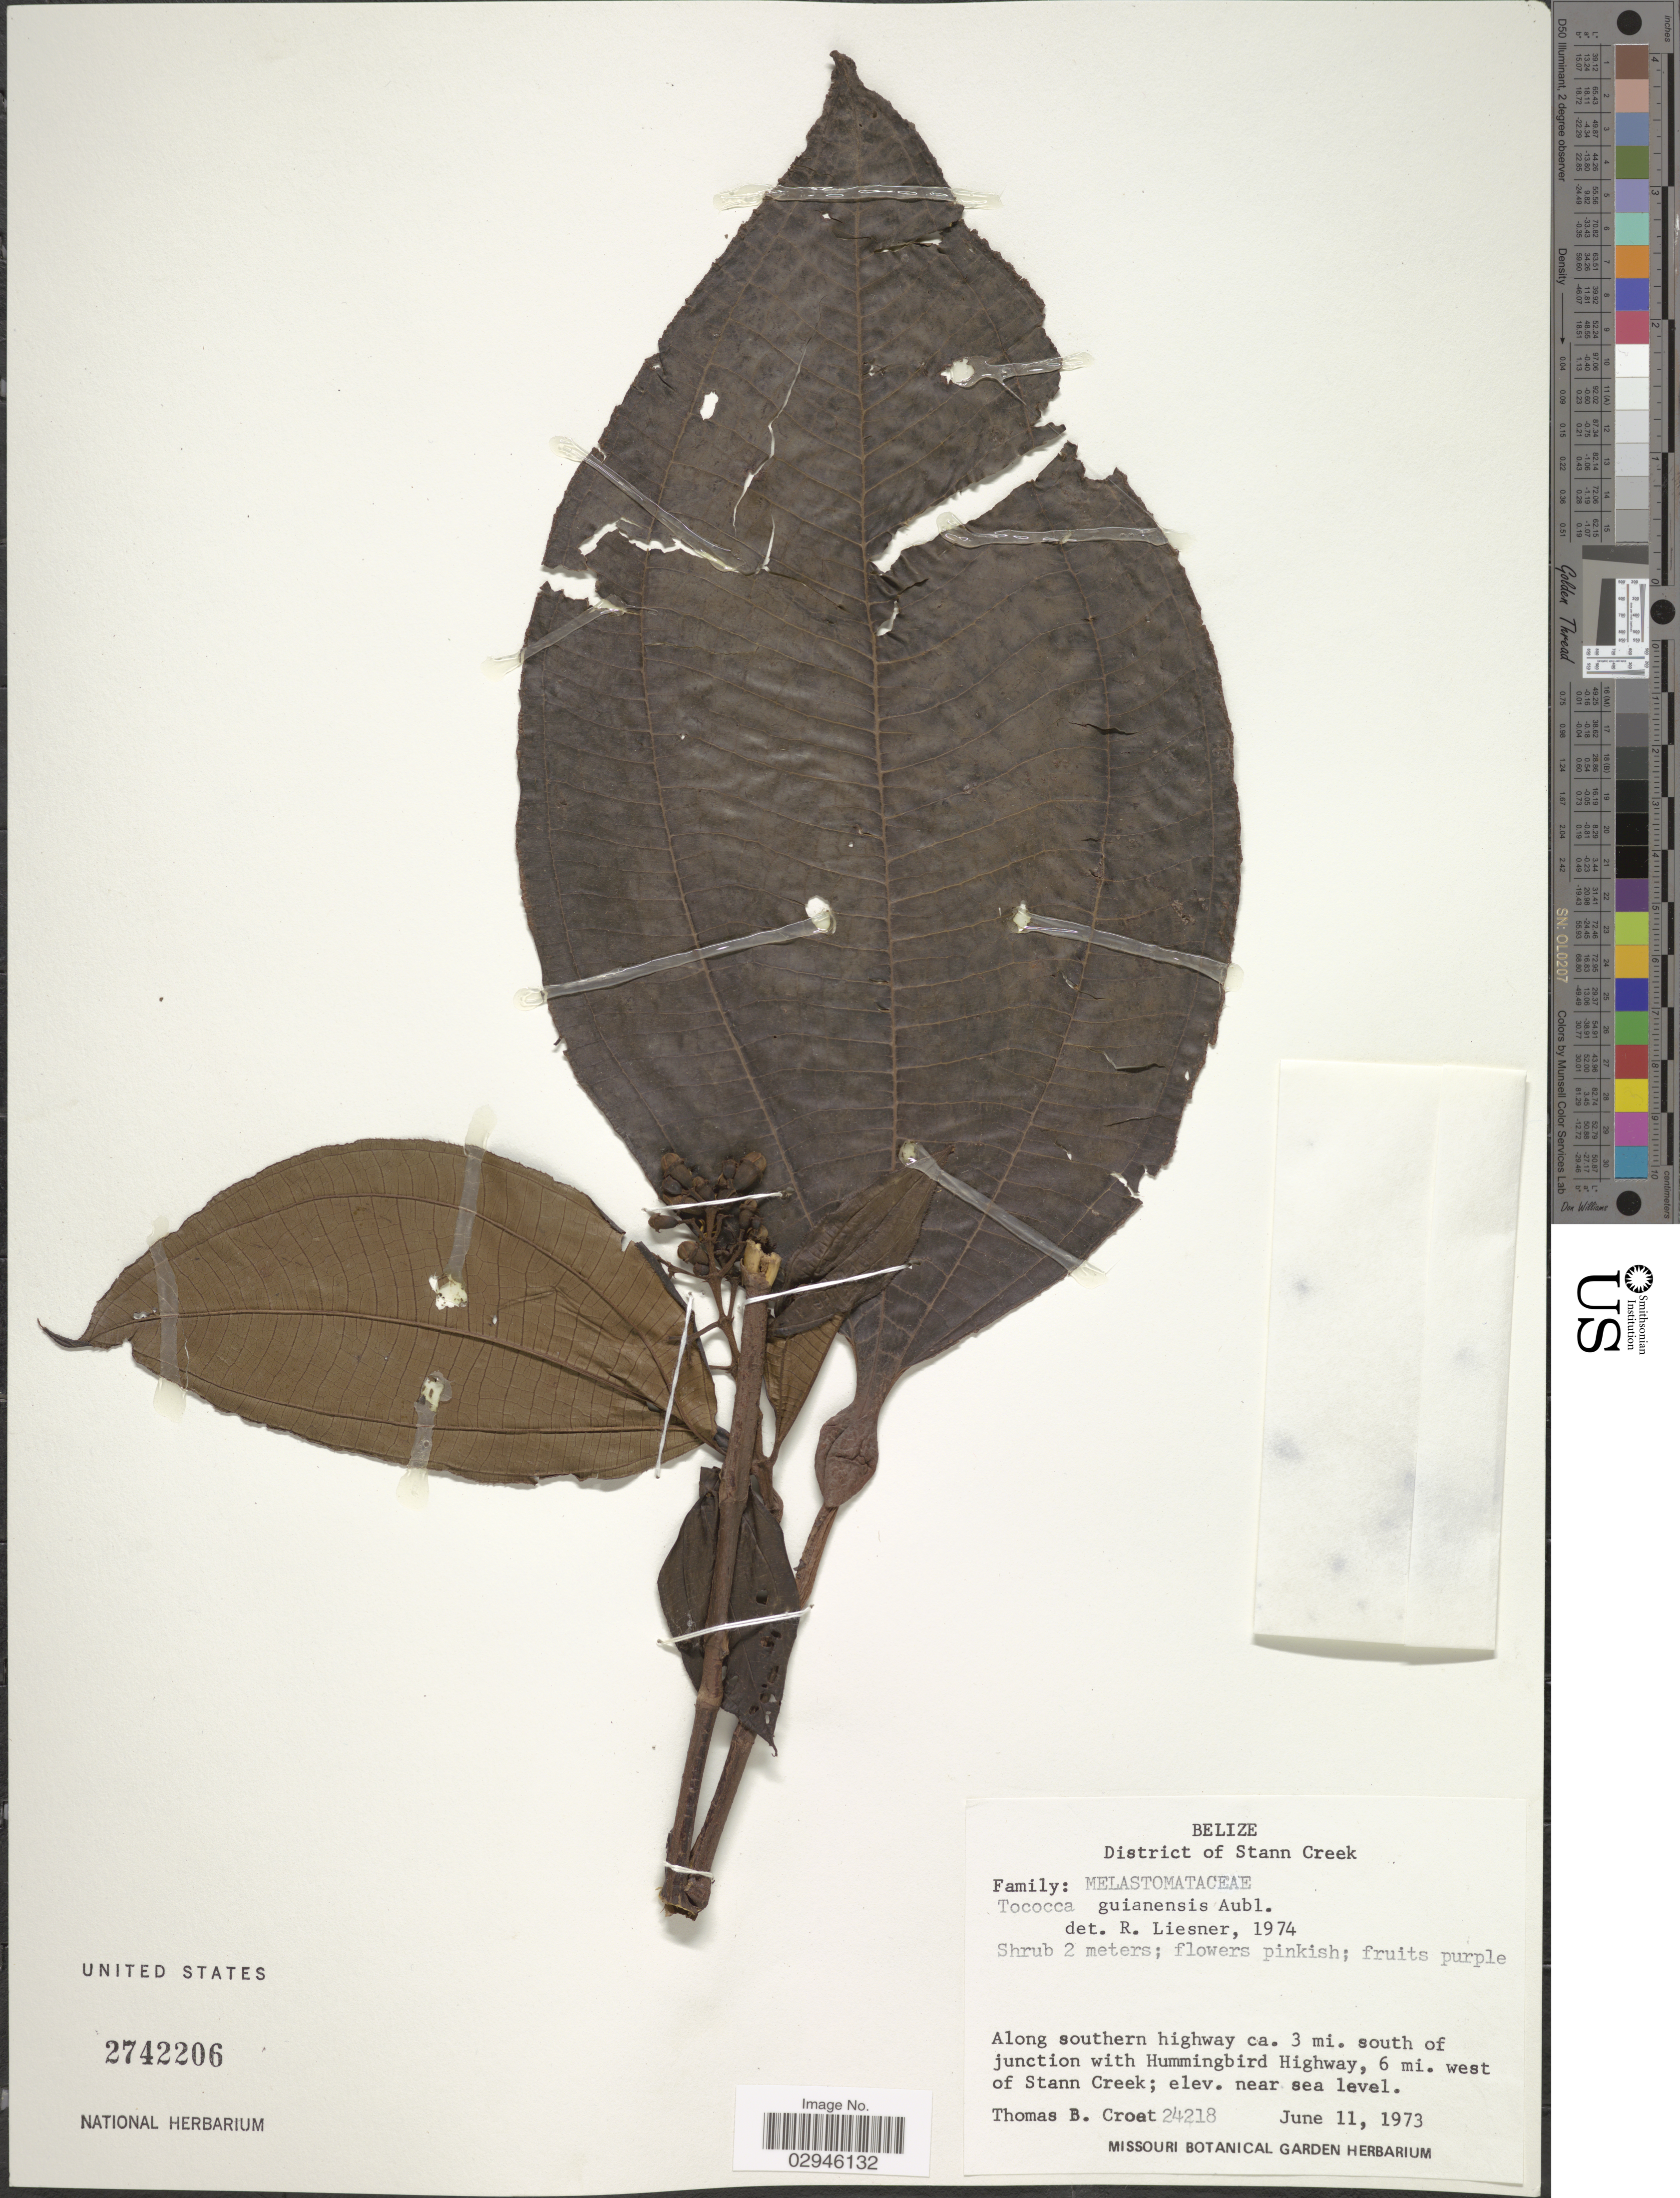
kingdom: Plantae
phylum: Tracheophyta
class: Magnoliopsida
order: Myrtales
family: Melastomataceae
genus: Tococa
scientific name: Tococa guianensis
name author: Aubl.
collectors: T. B. Croat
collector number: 24218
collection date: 1973-06-11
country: Belize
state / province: Stann Creek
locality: District of Stann Creek. Along southern highway ca. 3 mi. south of junction with Hummingbird Highway, 6 mi. west of Stann Creek.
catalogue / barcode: US 2742206